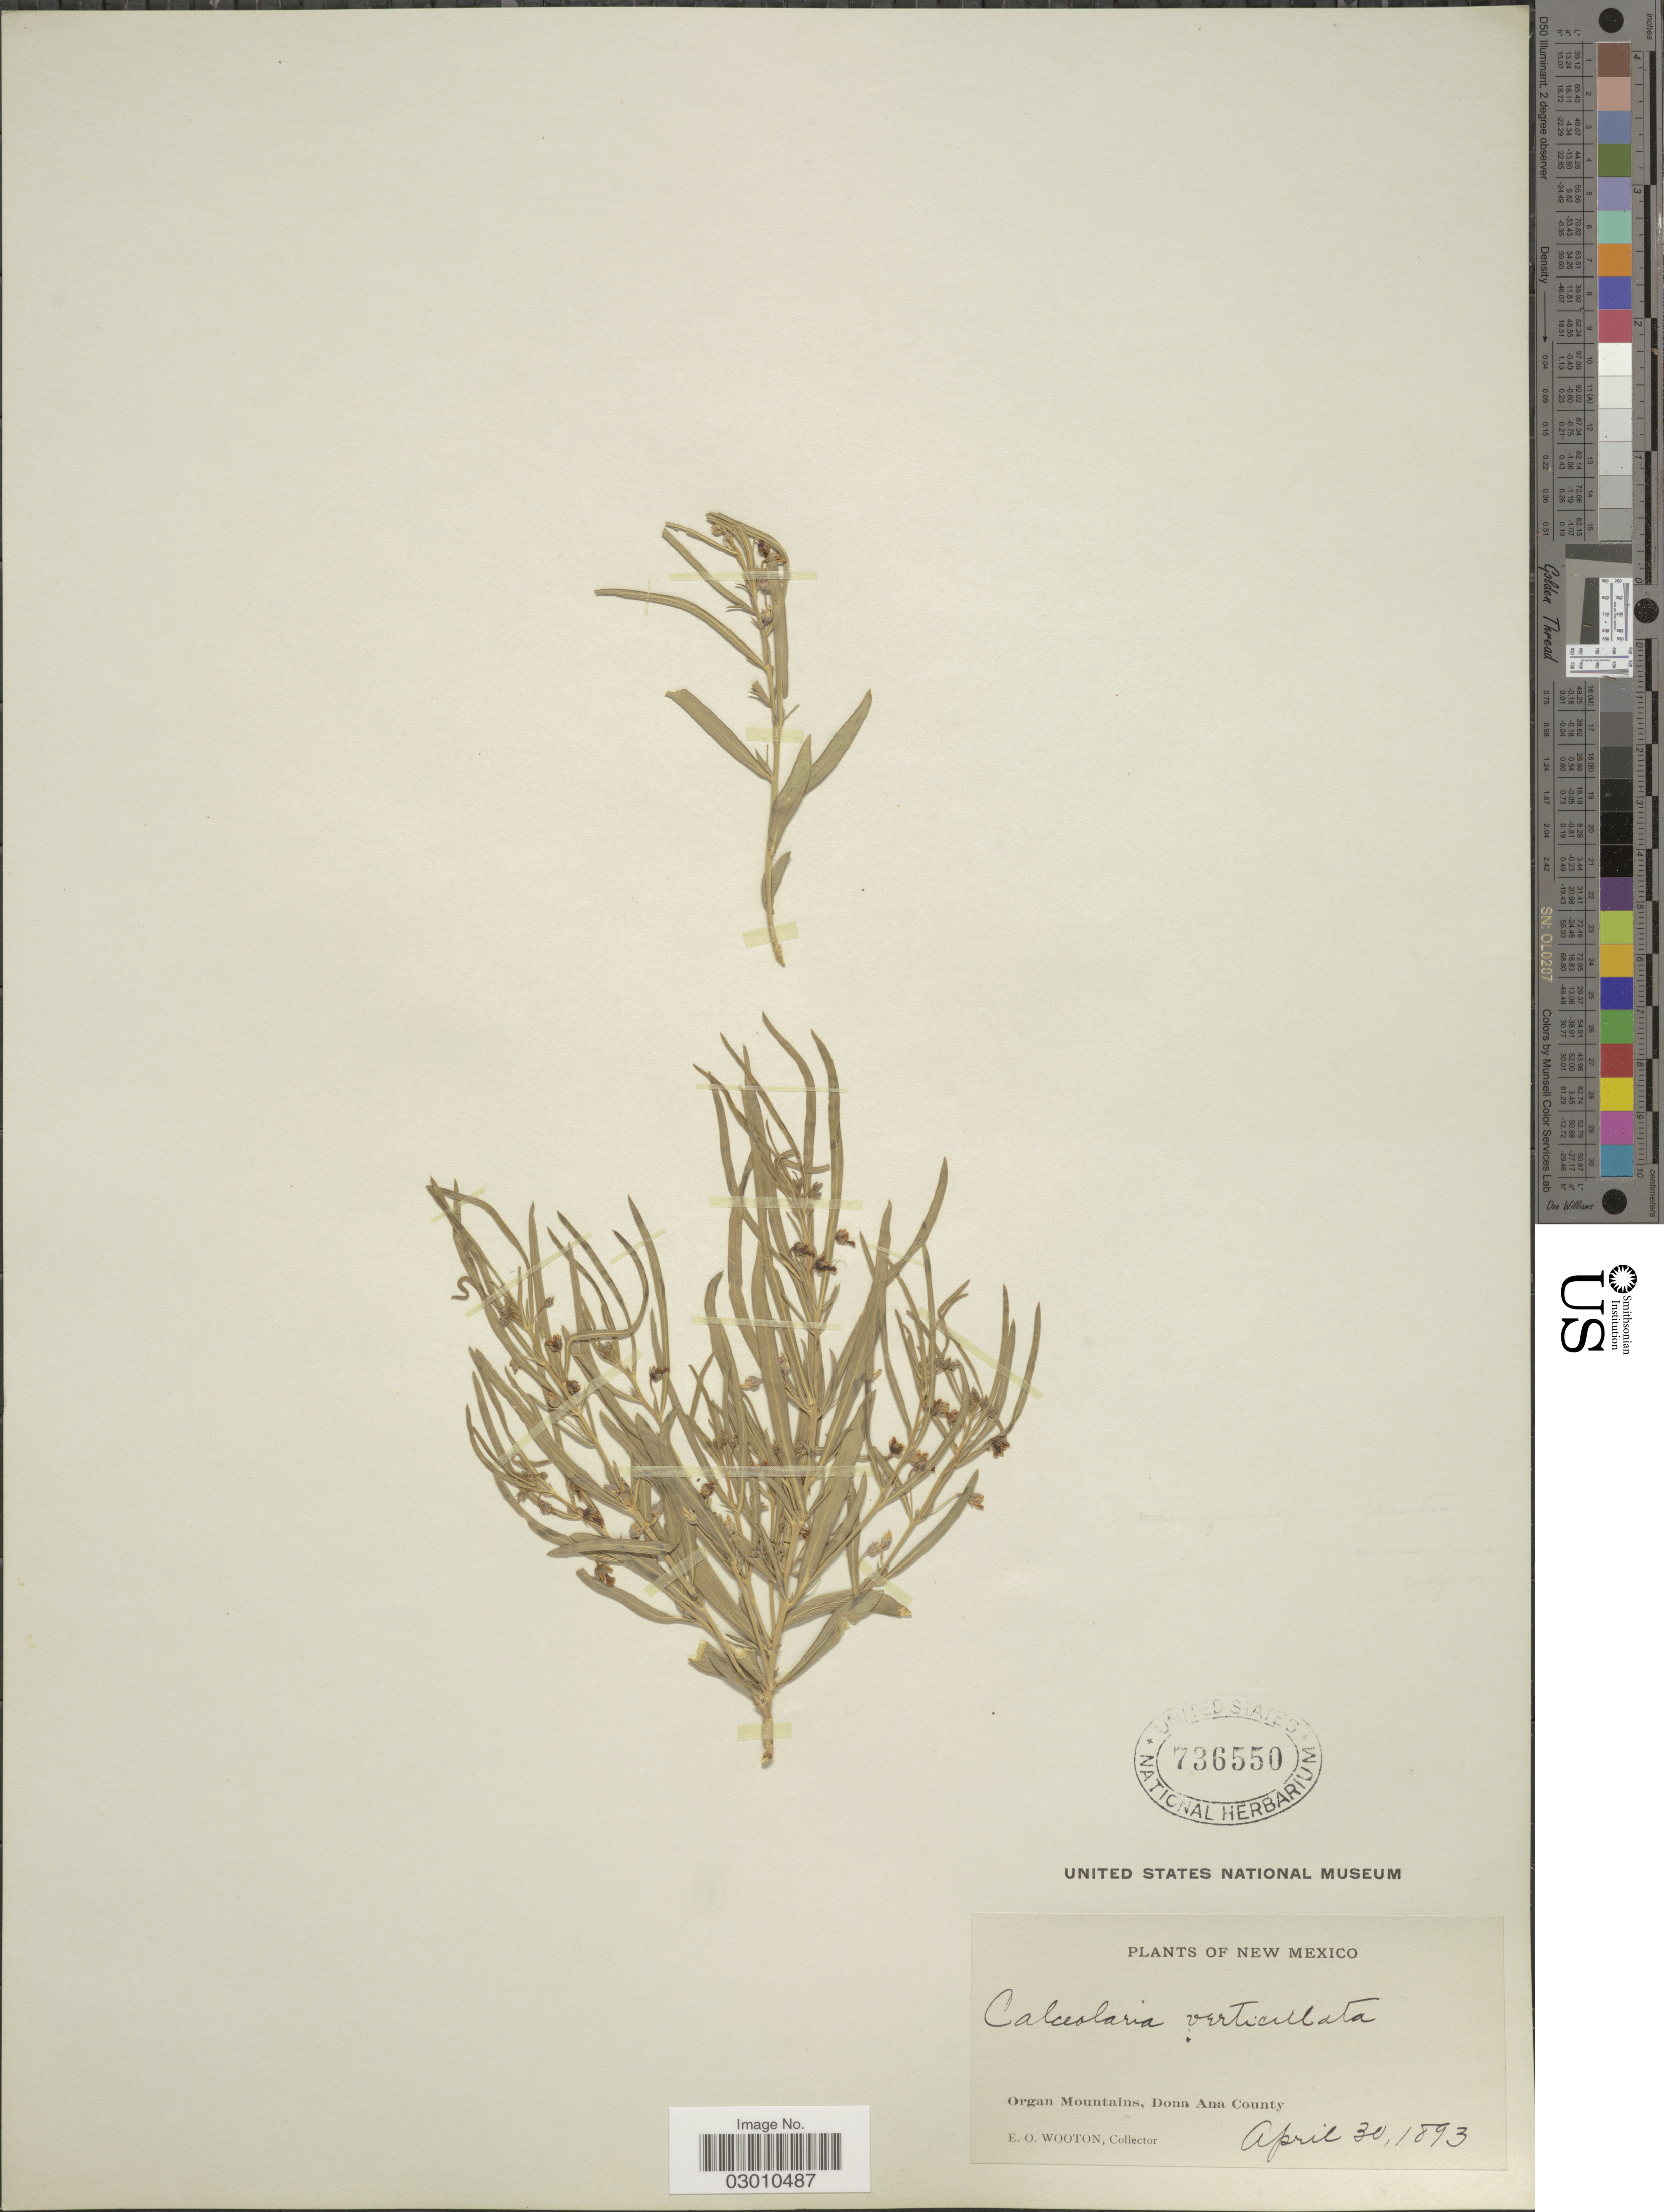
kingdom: Plantae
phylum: Tracheophyta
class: Magnoliopsida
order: Malpighiales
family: Violaceae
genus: Pombalia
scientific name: Pombalia verticillata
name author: (Ortega) Paula-Souza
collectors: E. O. Wooton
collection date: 1893-04-30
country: United States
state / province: New Mexico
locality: Organ Mountains, Dona Ana County.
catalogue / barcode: US 736550